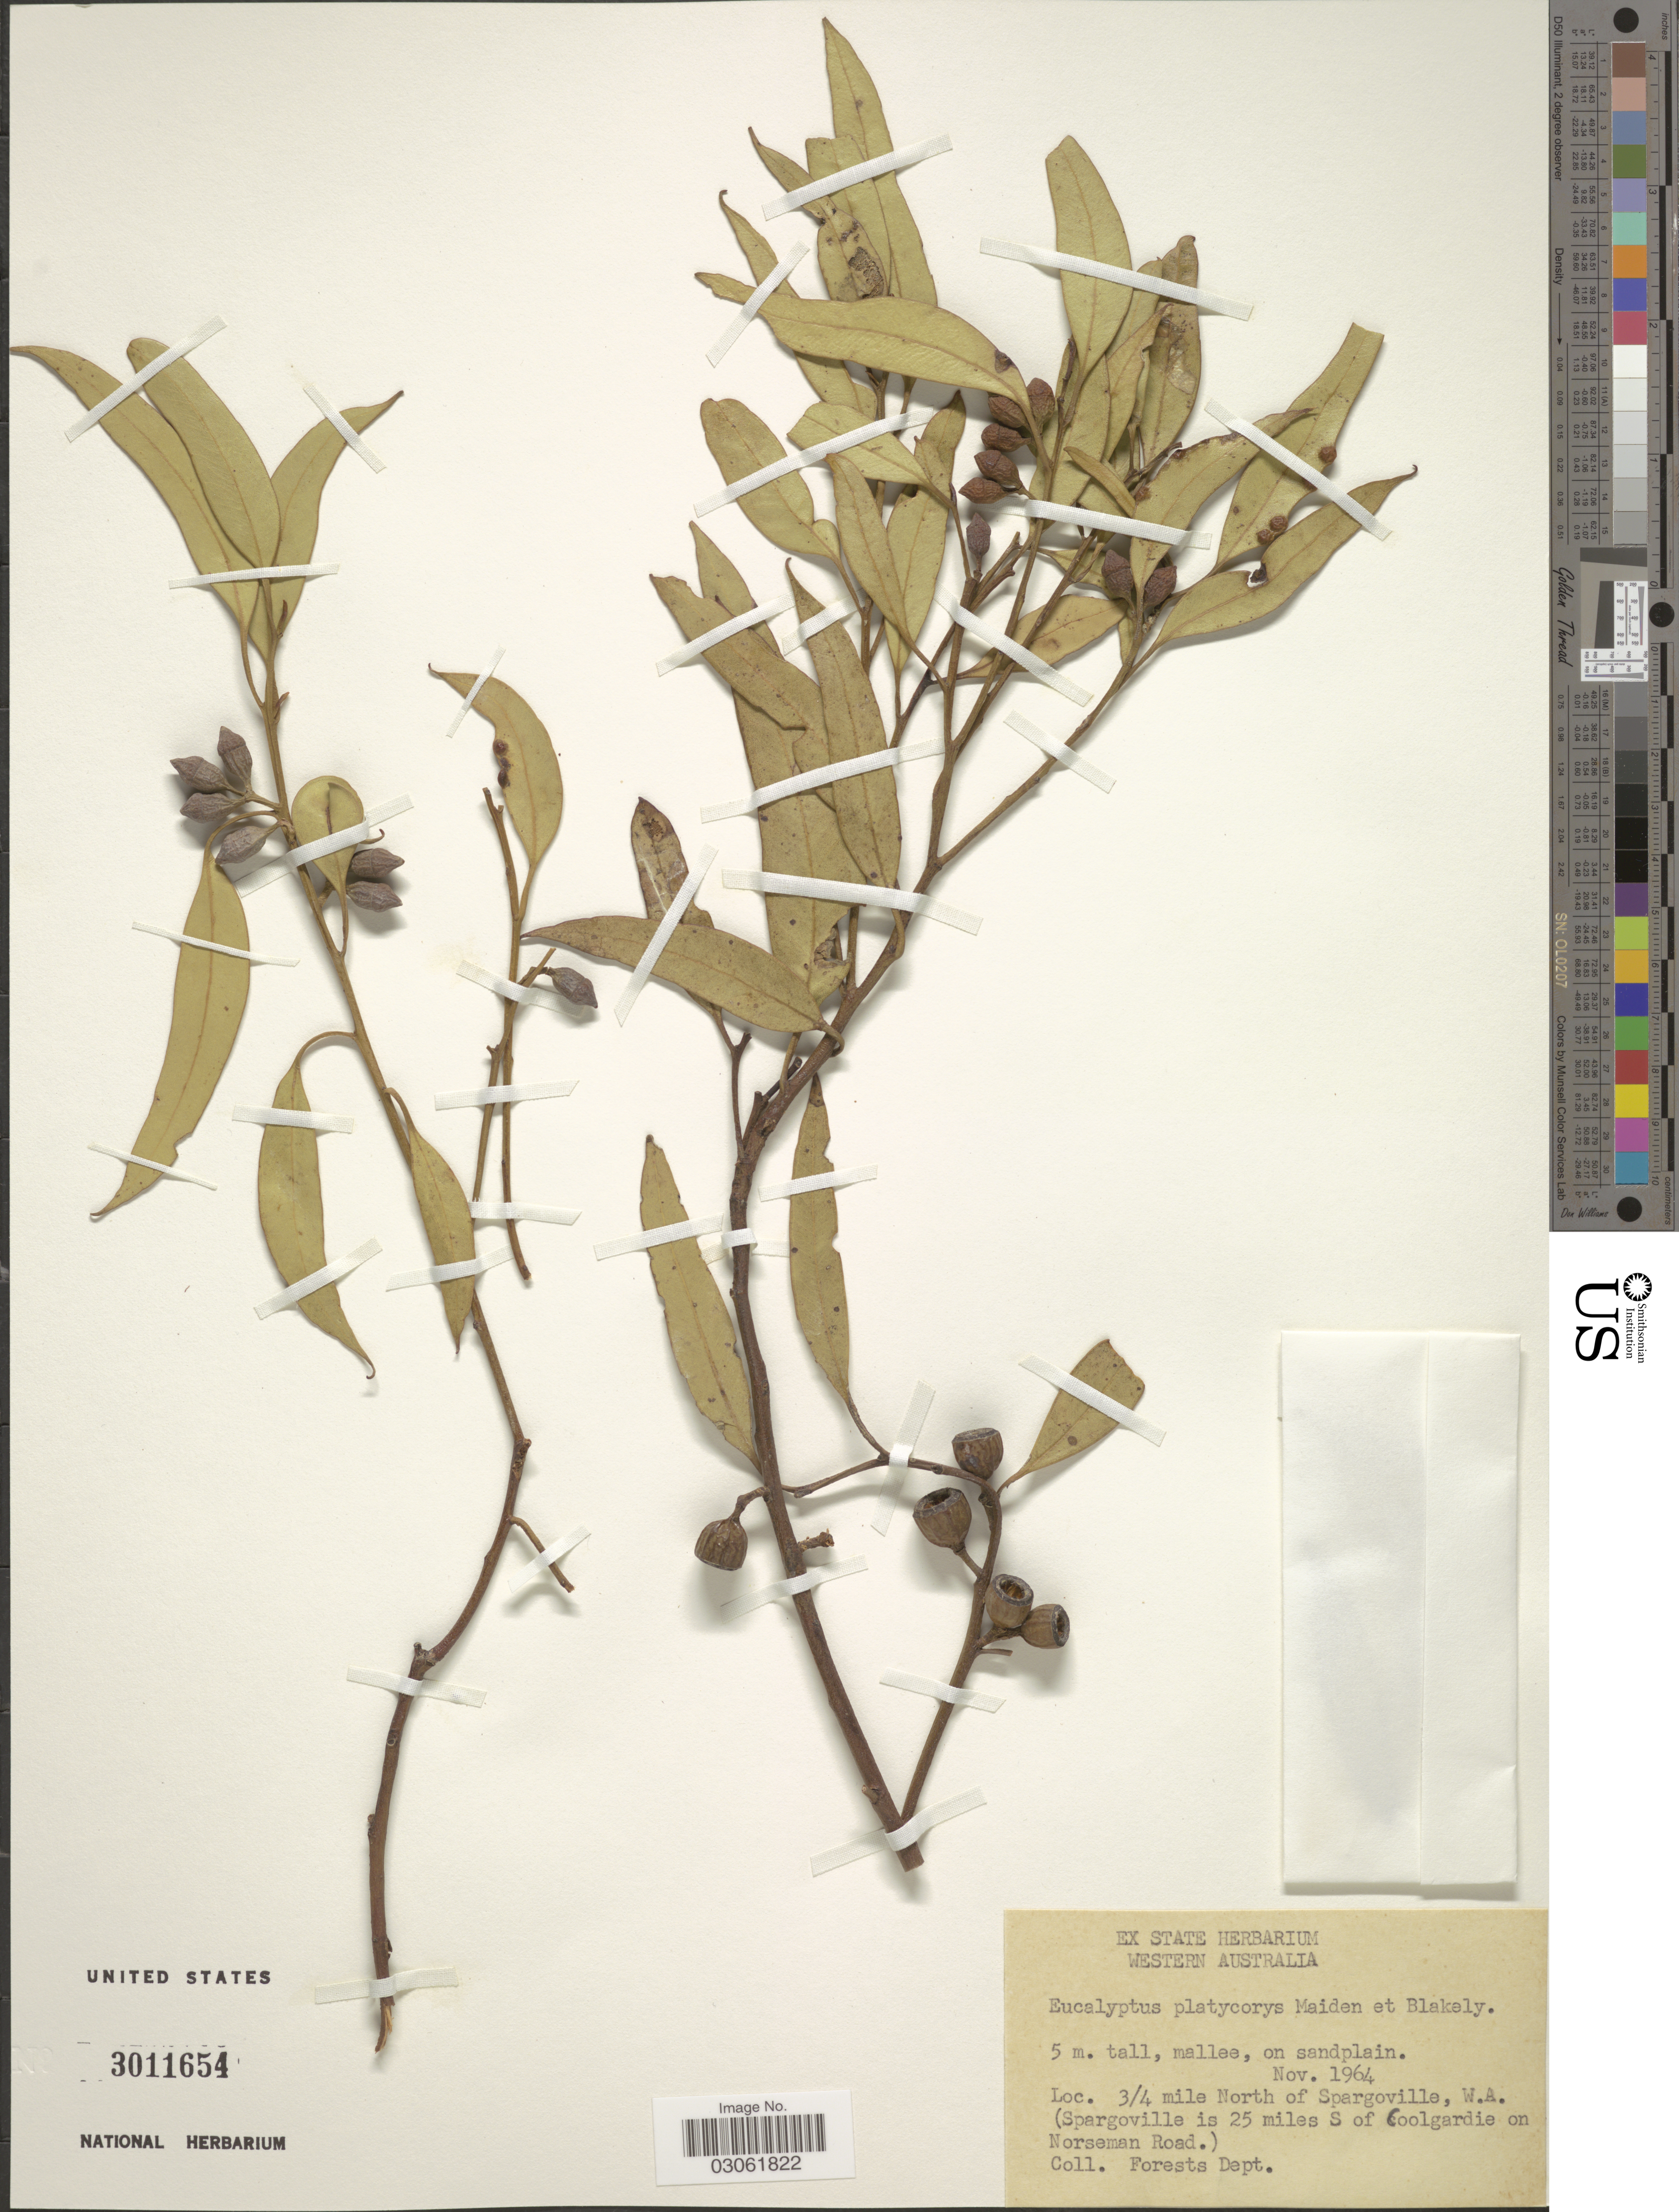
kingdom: Plantae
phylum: Tracheophyta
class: Magnoliopsida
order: Myrtales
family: Myrtaceae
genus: Eucalyptus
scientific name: Eucalyptus platycorys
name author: Maiden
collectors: Forests Dept.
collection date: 1964-11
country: Australia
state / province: Western Australia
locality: ¾ mile North of Spargoville, (Spargoville is 25 miles S of Coolgardie on Norseman Road.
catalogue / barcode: US 3011654